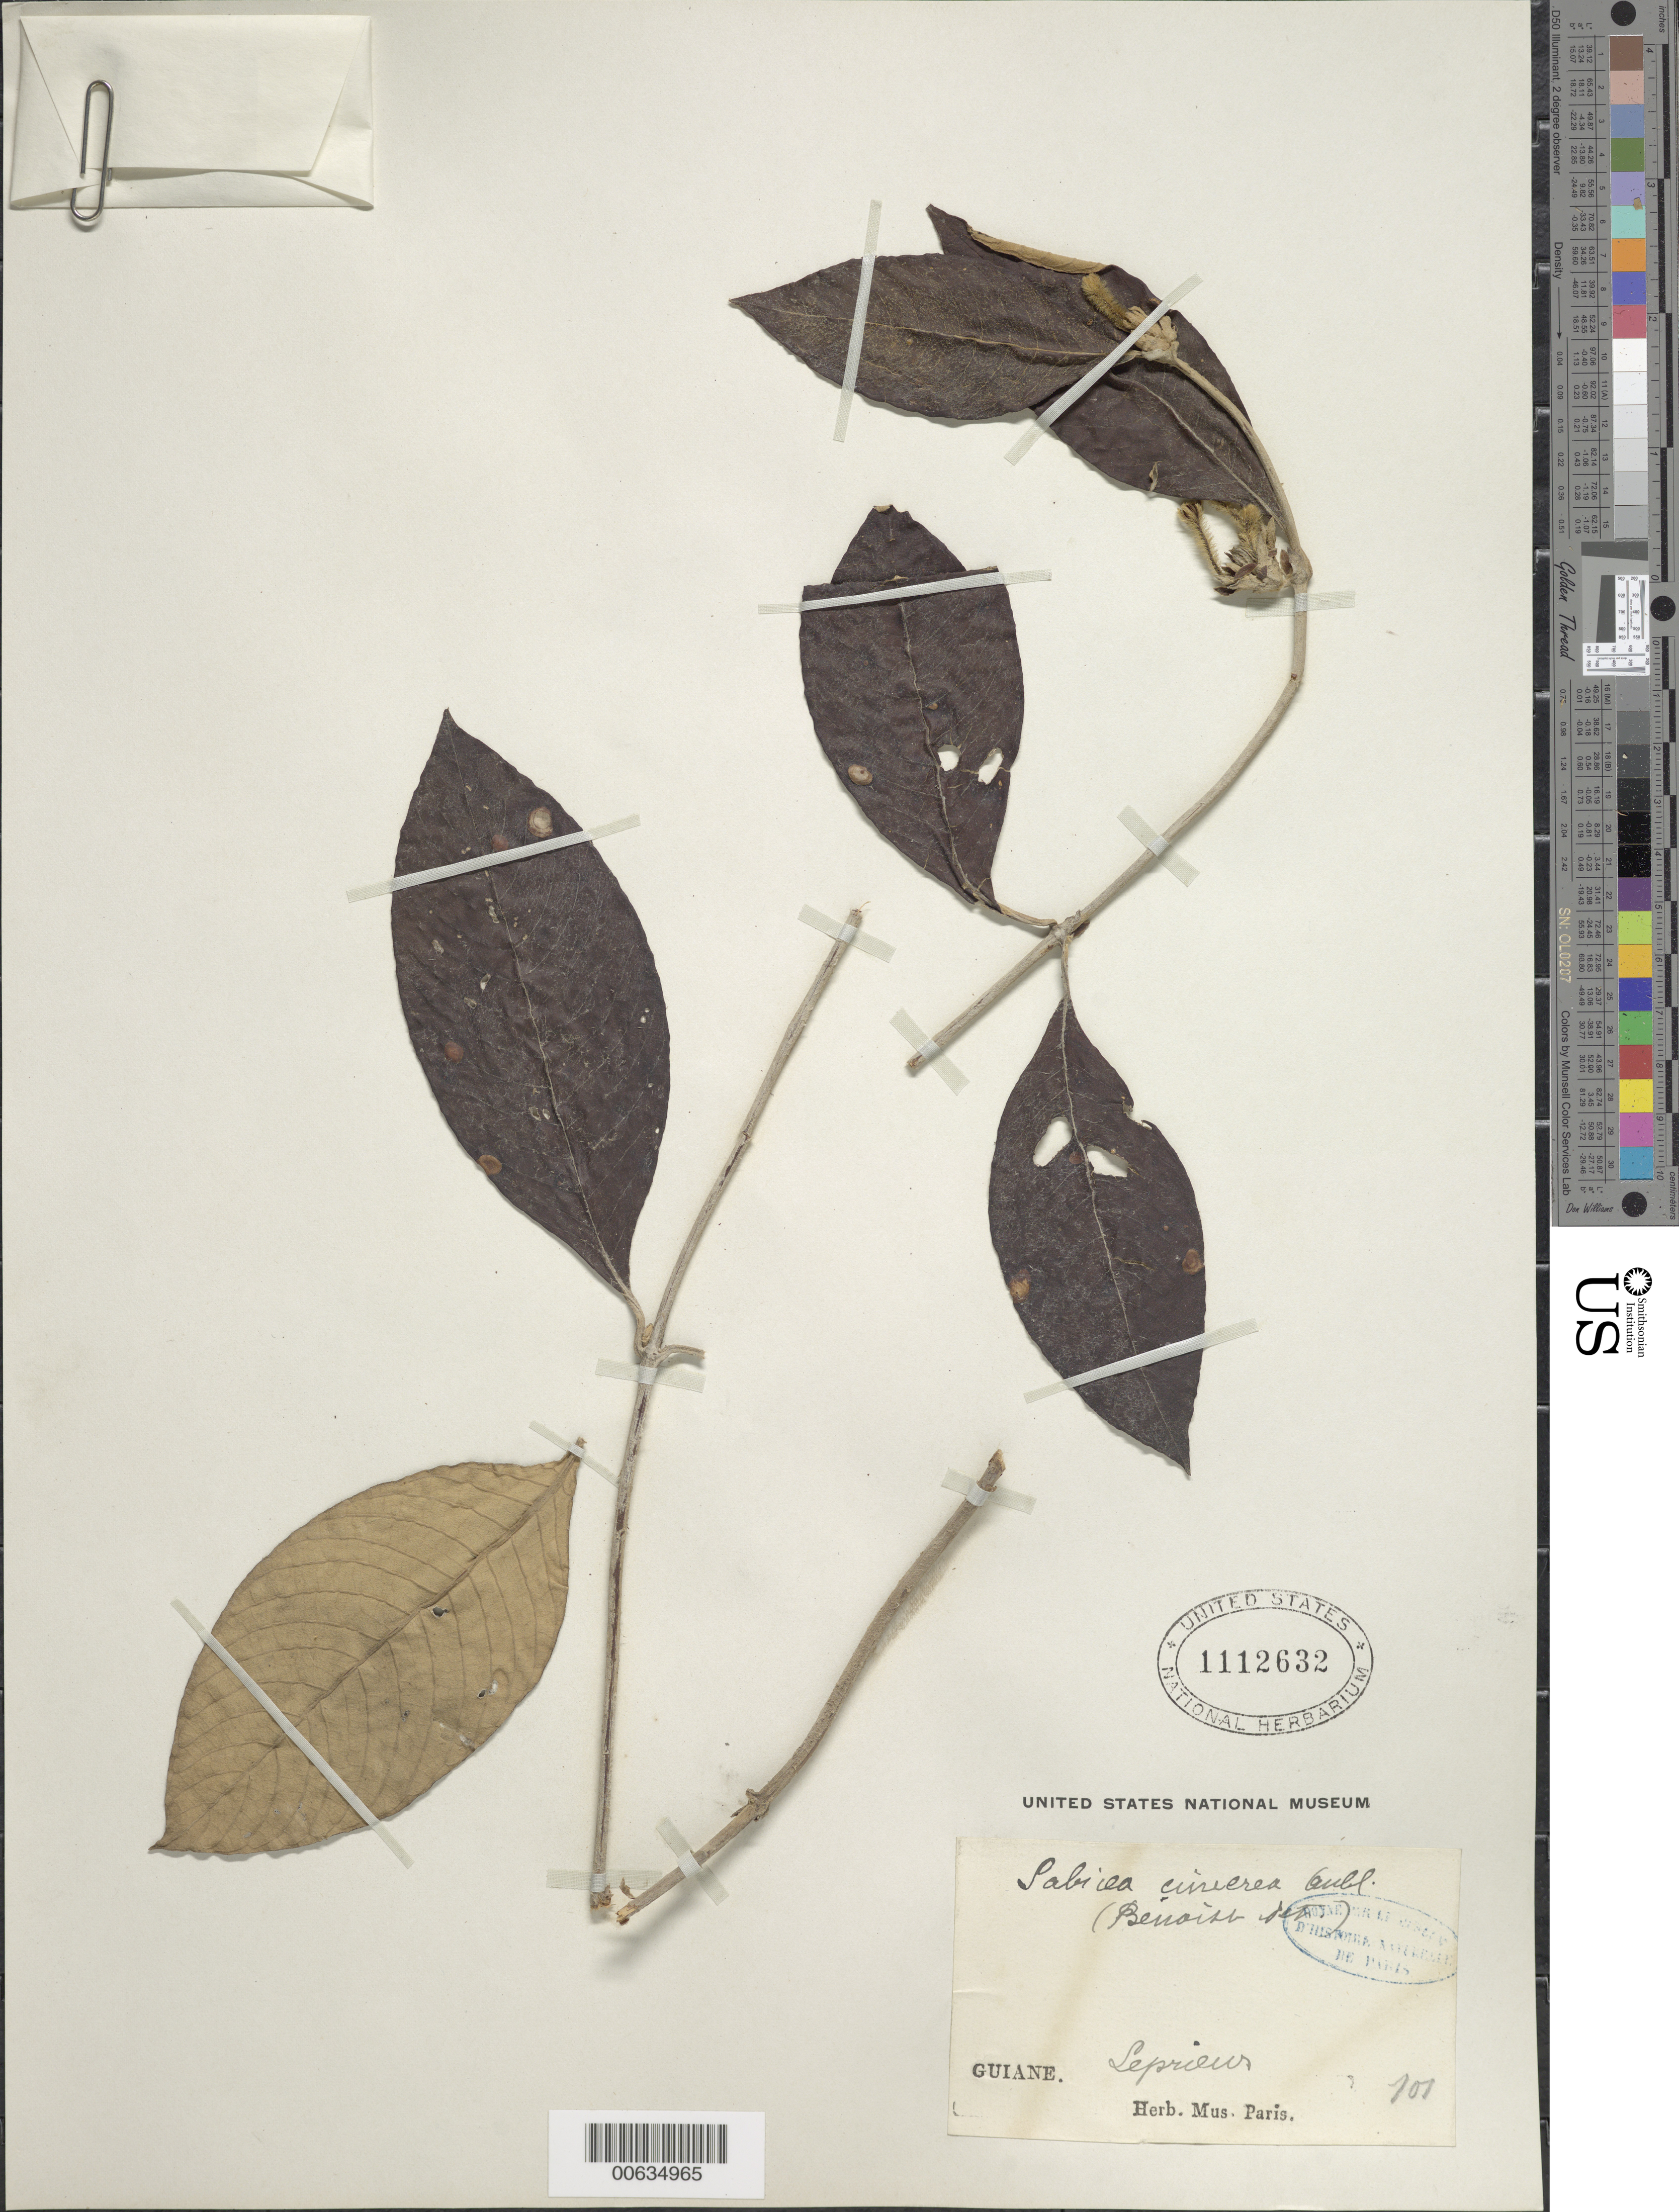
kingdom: Plantae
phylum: Tracheophyta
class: Magnoliopsida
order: Gentianales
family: Rubiaceae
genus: Sabicea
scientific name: Sabicea cinerea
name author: Aubl.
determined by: Benoist, R.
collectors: F. M. R. Leprieur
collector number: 101 ?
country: French Guiana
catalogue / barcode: US 1112632